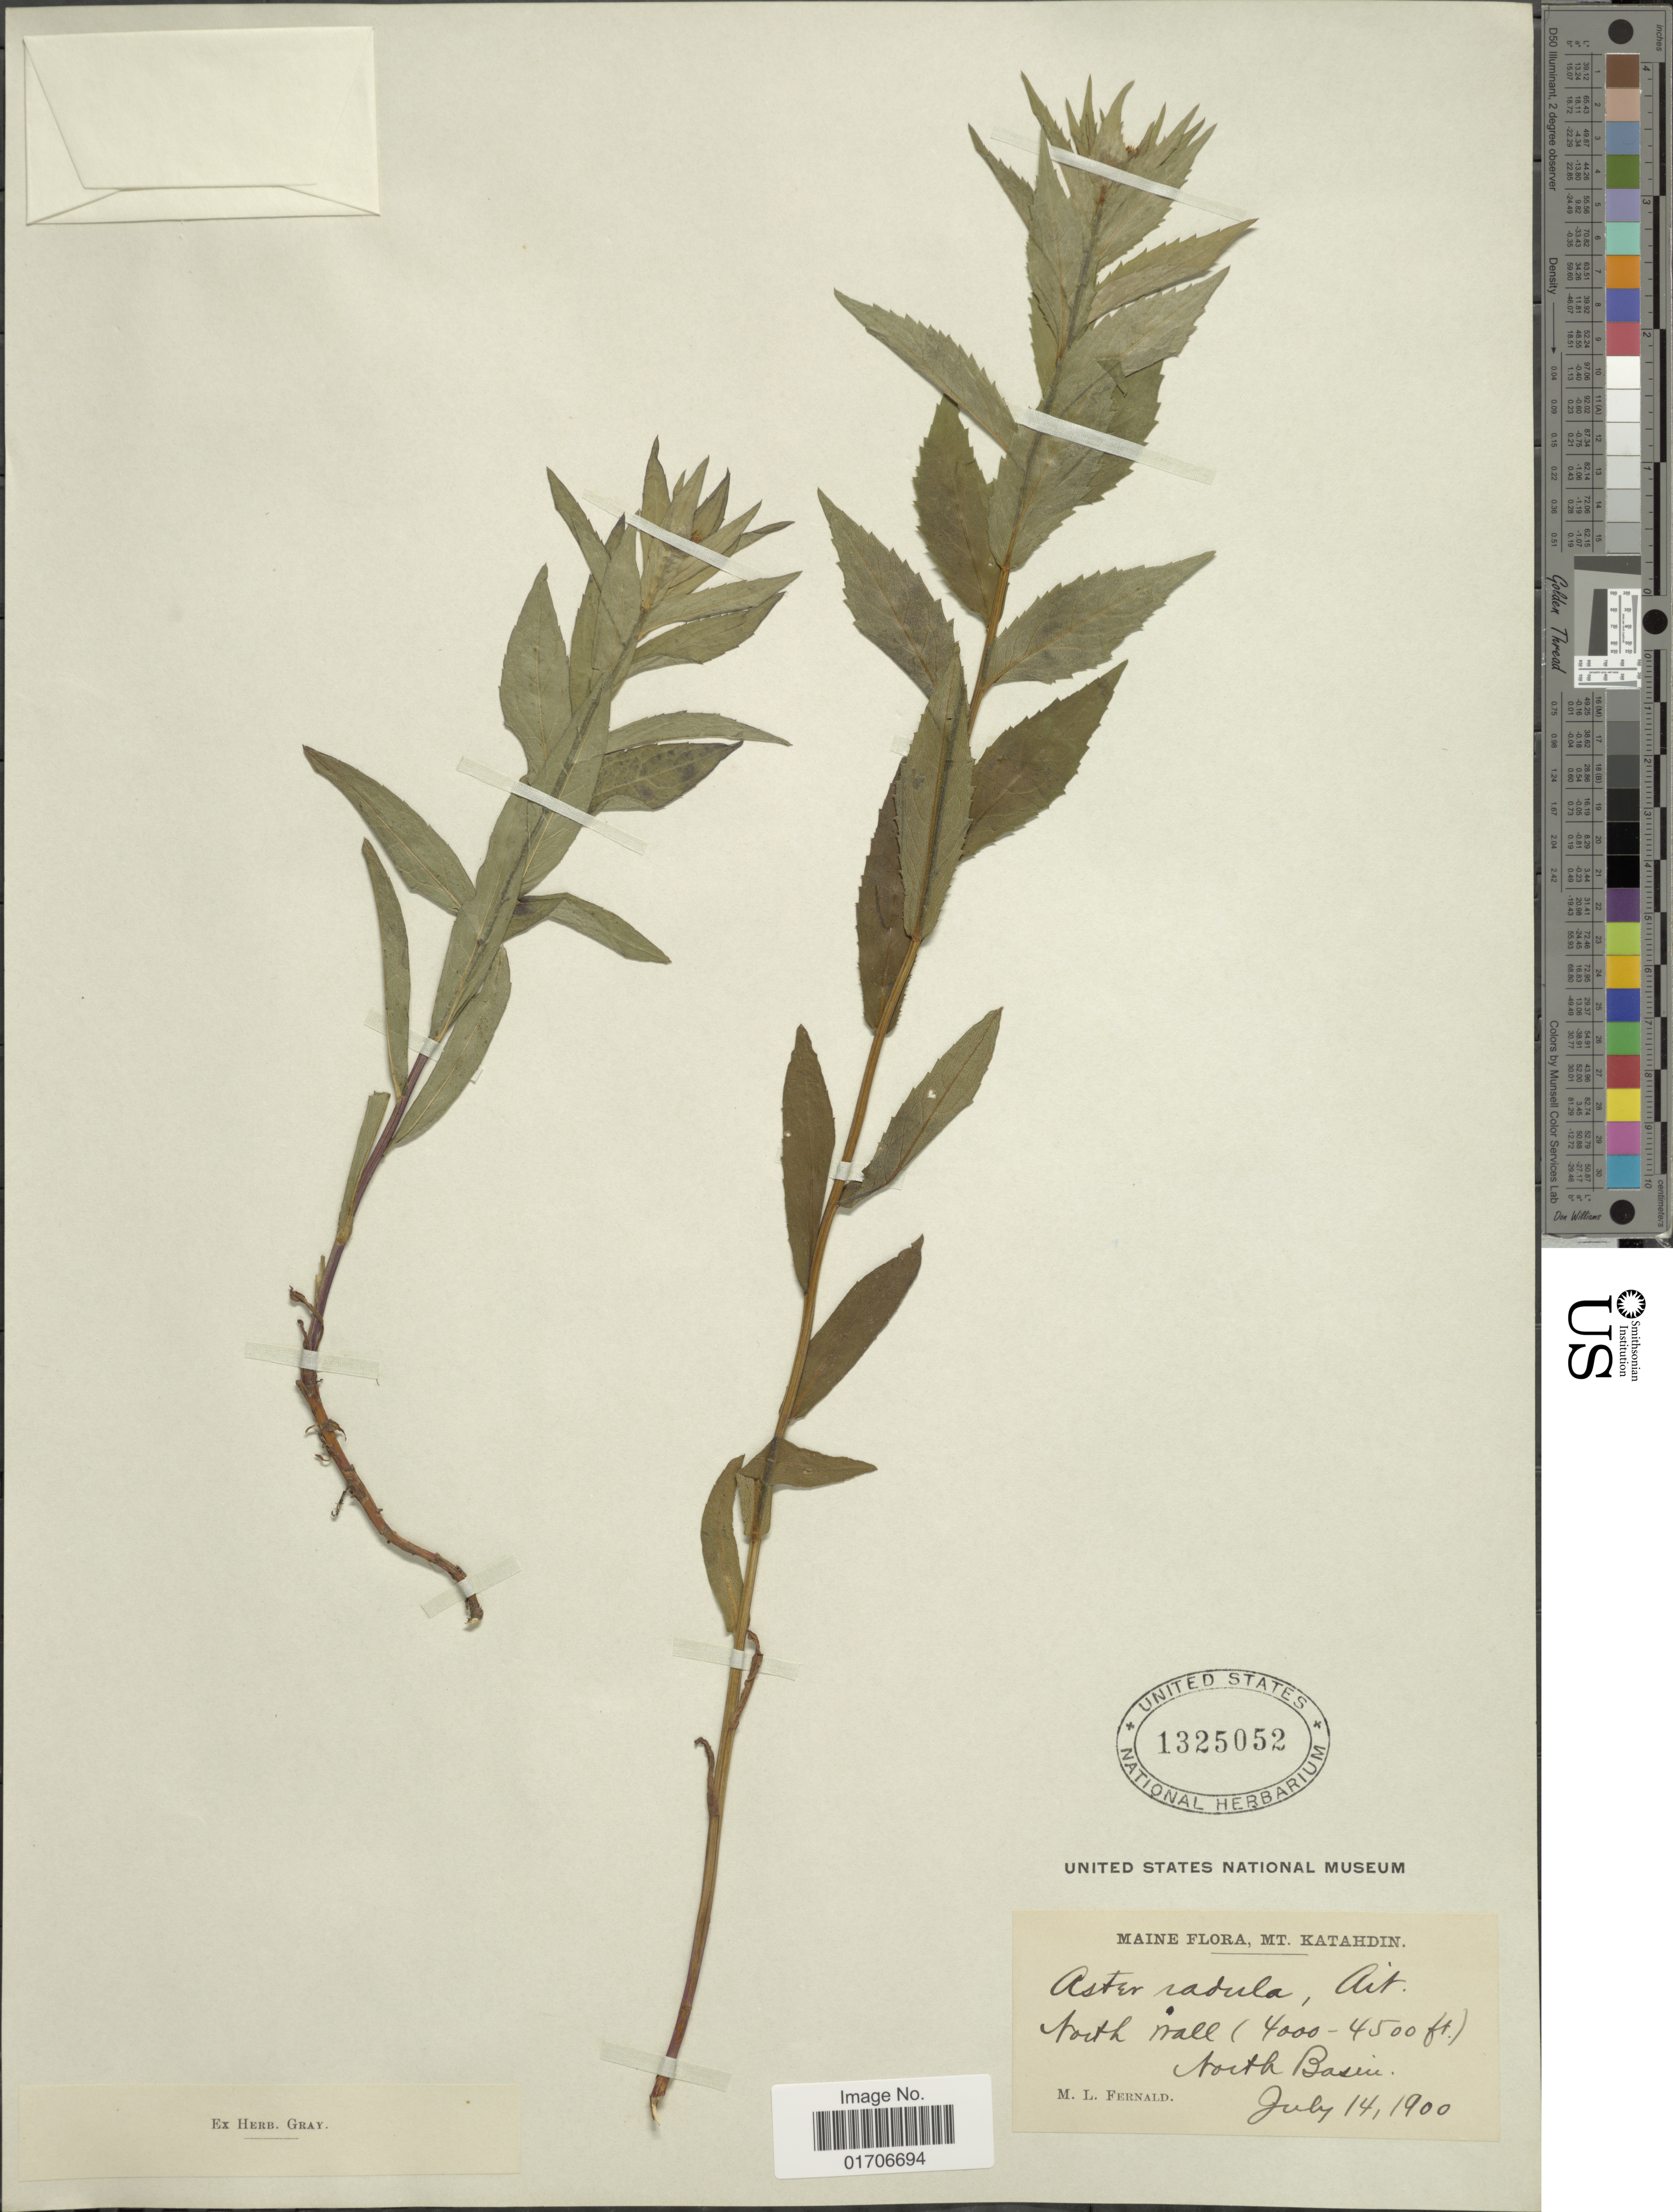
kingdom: Plantae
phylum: Tracheophyta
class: Magnoliopsida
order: Asterales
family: Asteraceae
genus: Eurybia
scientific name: Eurybia radula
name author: (Aiton) G.L. Nesom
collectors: M. L. Fernald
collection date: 1900-07-14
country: United States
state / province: Maine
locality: Mt. Katahdin. North wall, North Basin.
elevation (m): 1219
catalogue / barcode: US 1325052